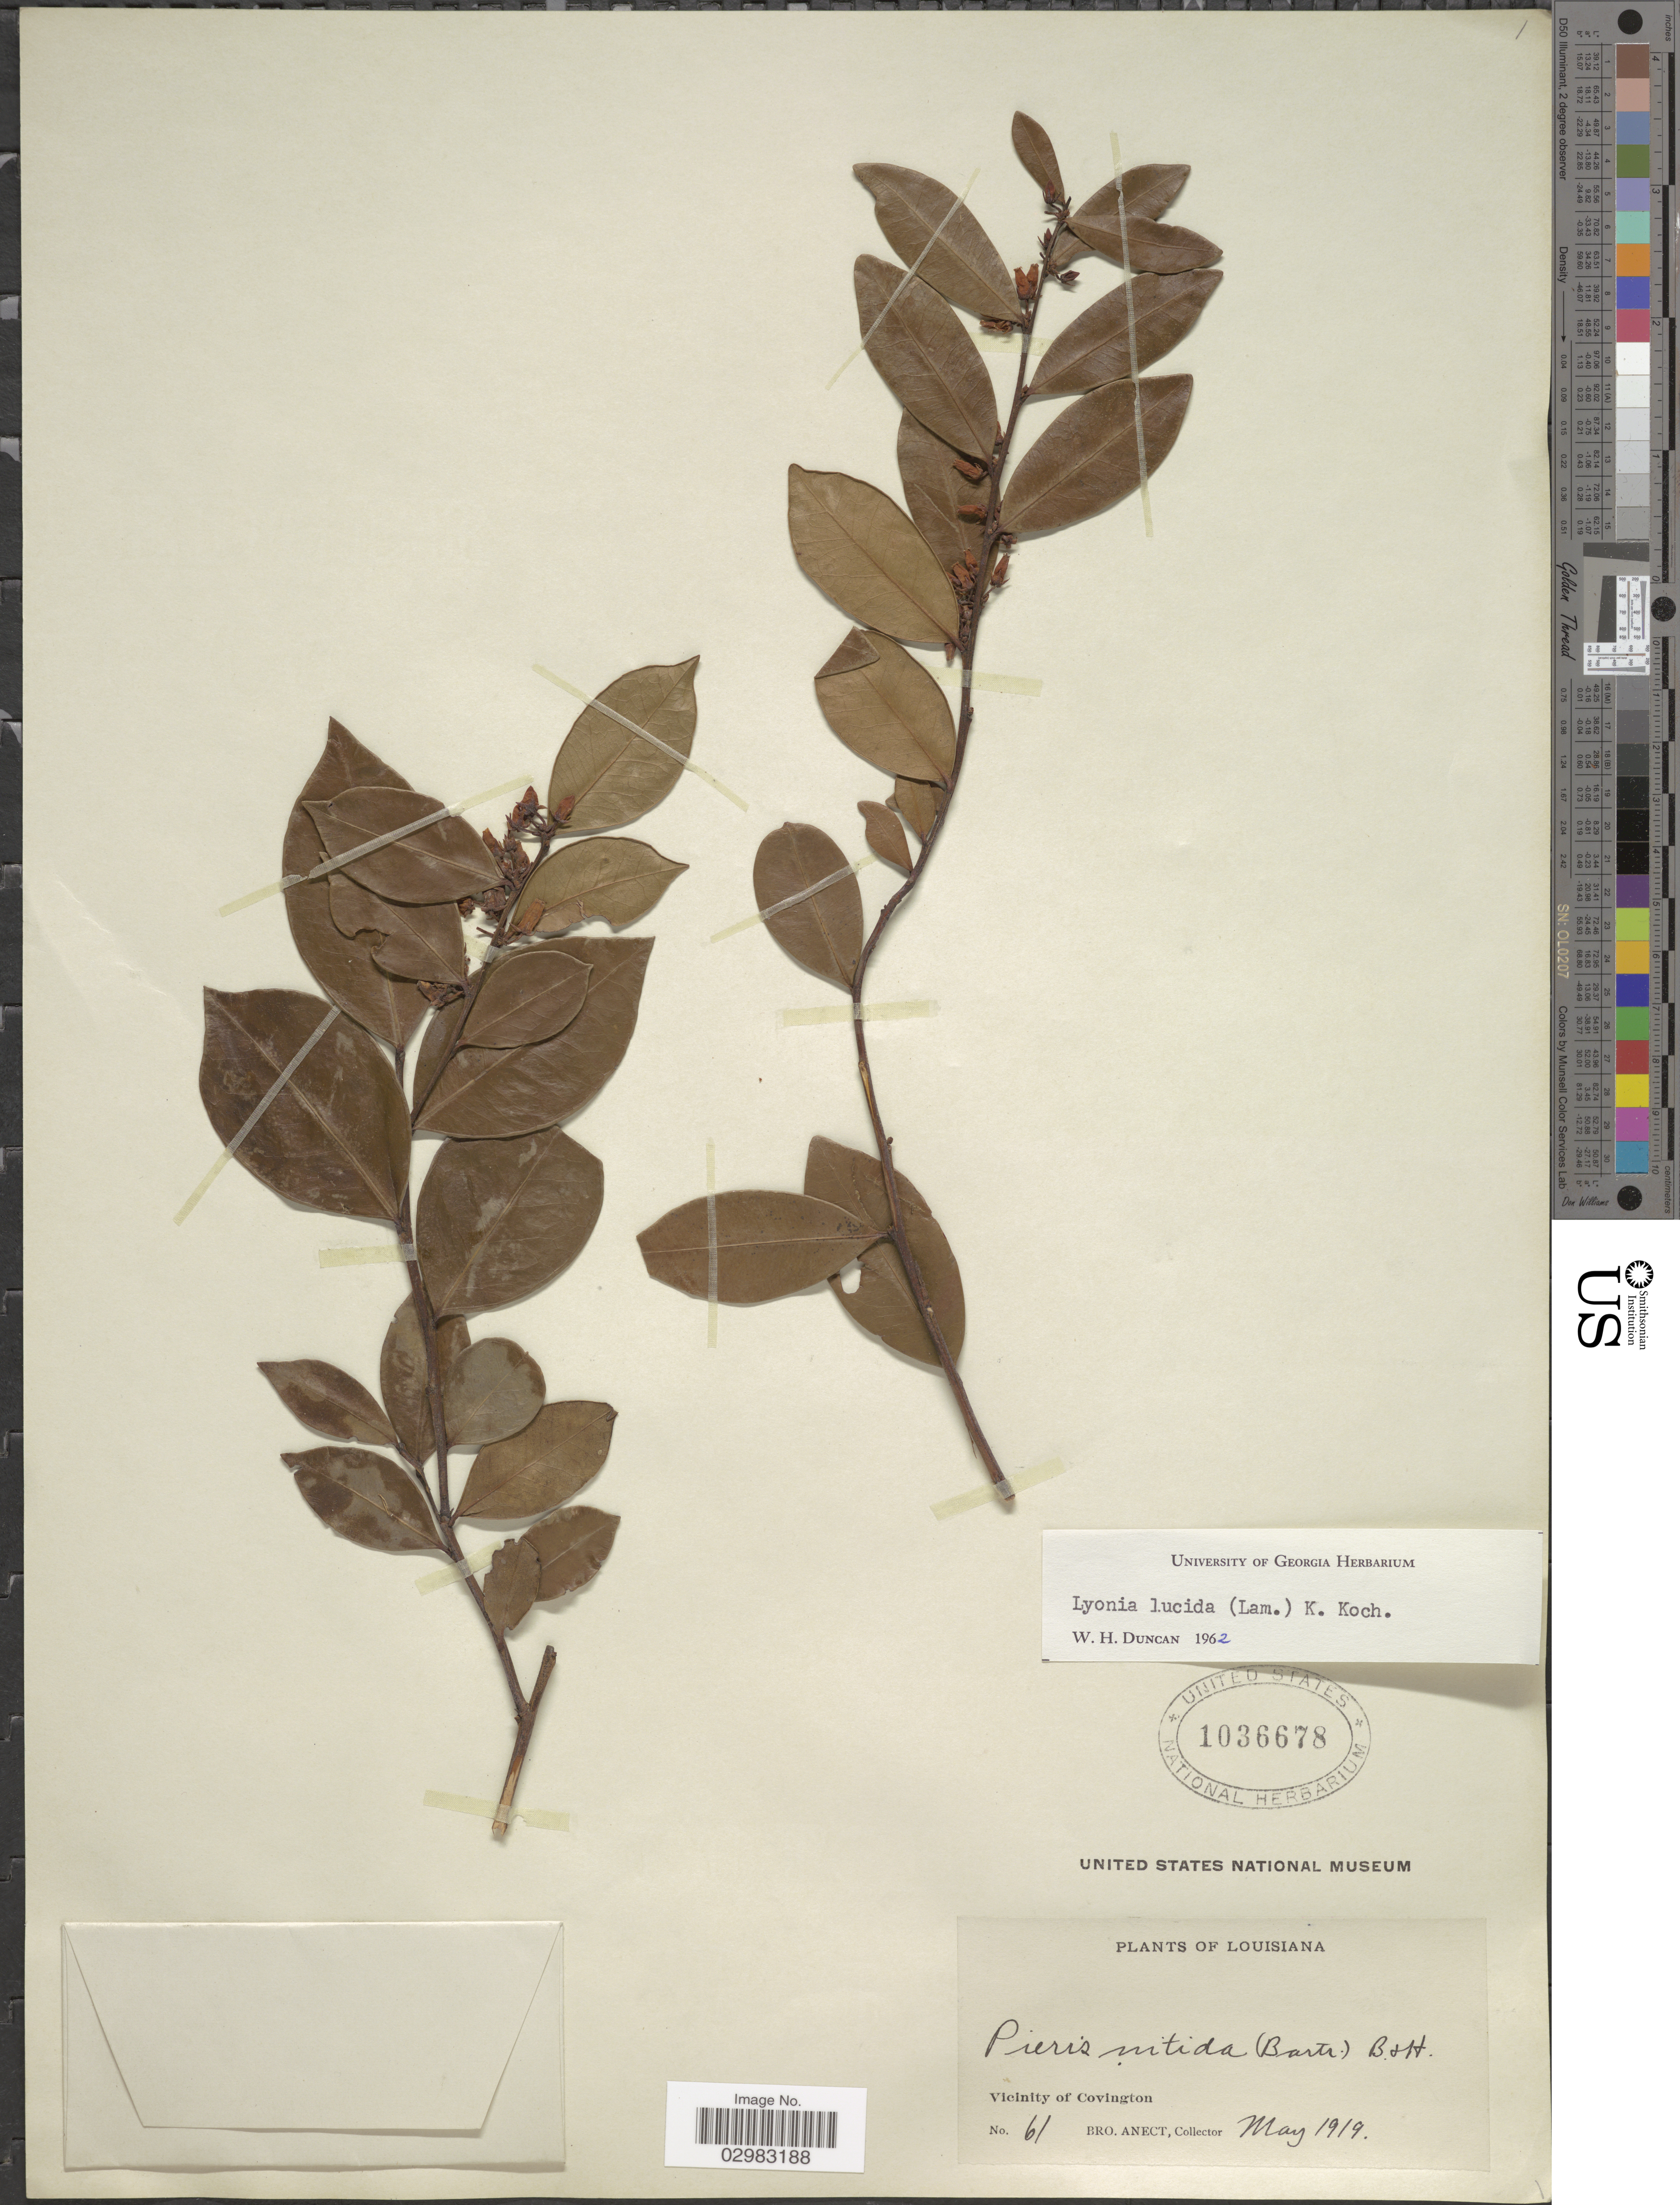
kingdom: Plantae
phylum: Tracheophyta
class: Magnoliopsida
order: Ericales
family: Ericaceae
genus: Lyonia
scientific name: Lyonia lucida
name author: K. Koch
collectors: B. Anect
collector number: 61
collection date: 1919-05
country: United States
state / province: Louisiana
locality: Vicinity of Covington.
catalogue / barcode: US 1036678